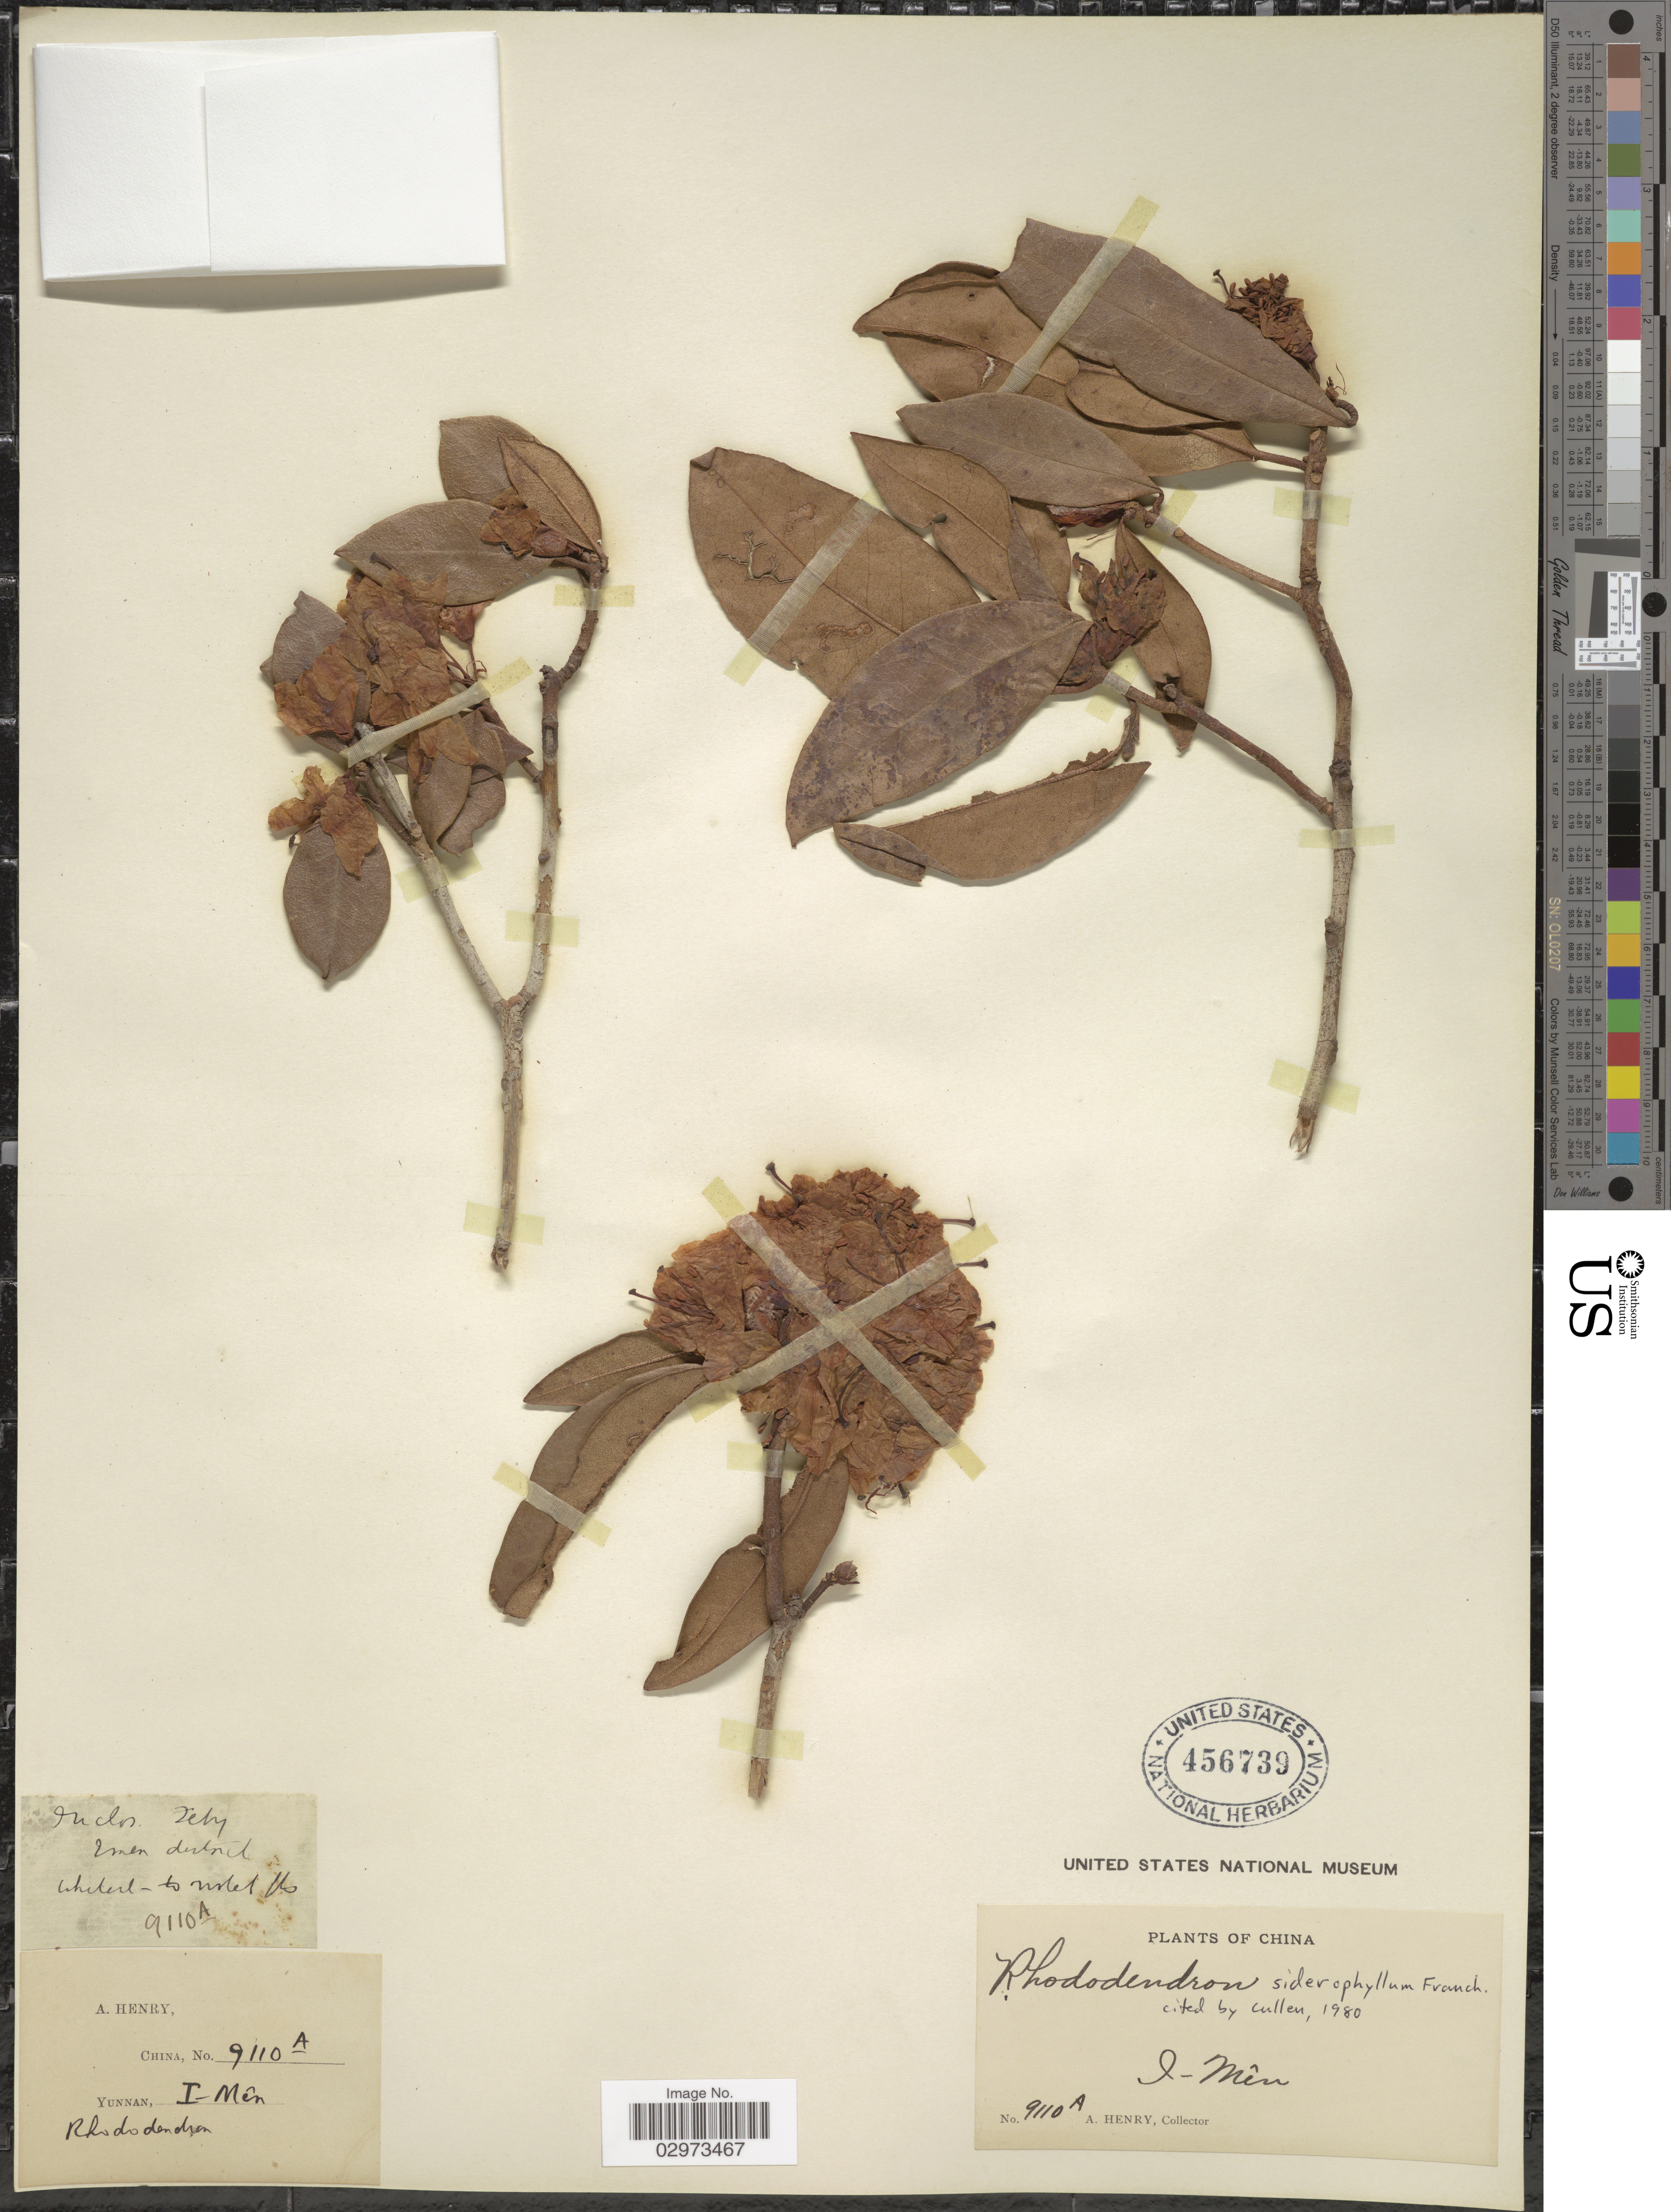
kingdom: Plantae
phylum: Tracheophyta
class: Magnoliopsida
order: Ericales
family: Ericaceae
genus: Rhododendron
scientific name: Rhododendron siderophyllum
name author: Franch.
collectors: A. Henry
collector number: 9110 A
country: China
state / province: Yunnan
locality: Imen district, I-Mên.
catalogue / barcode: US 456739